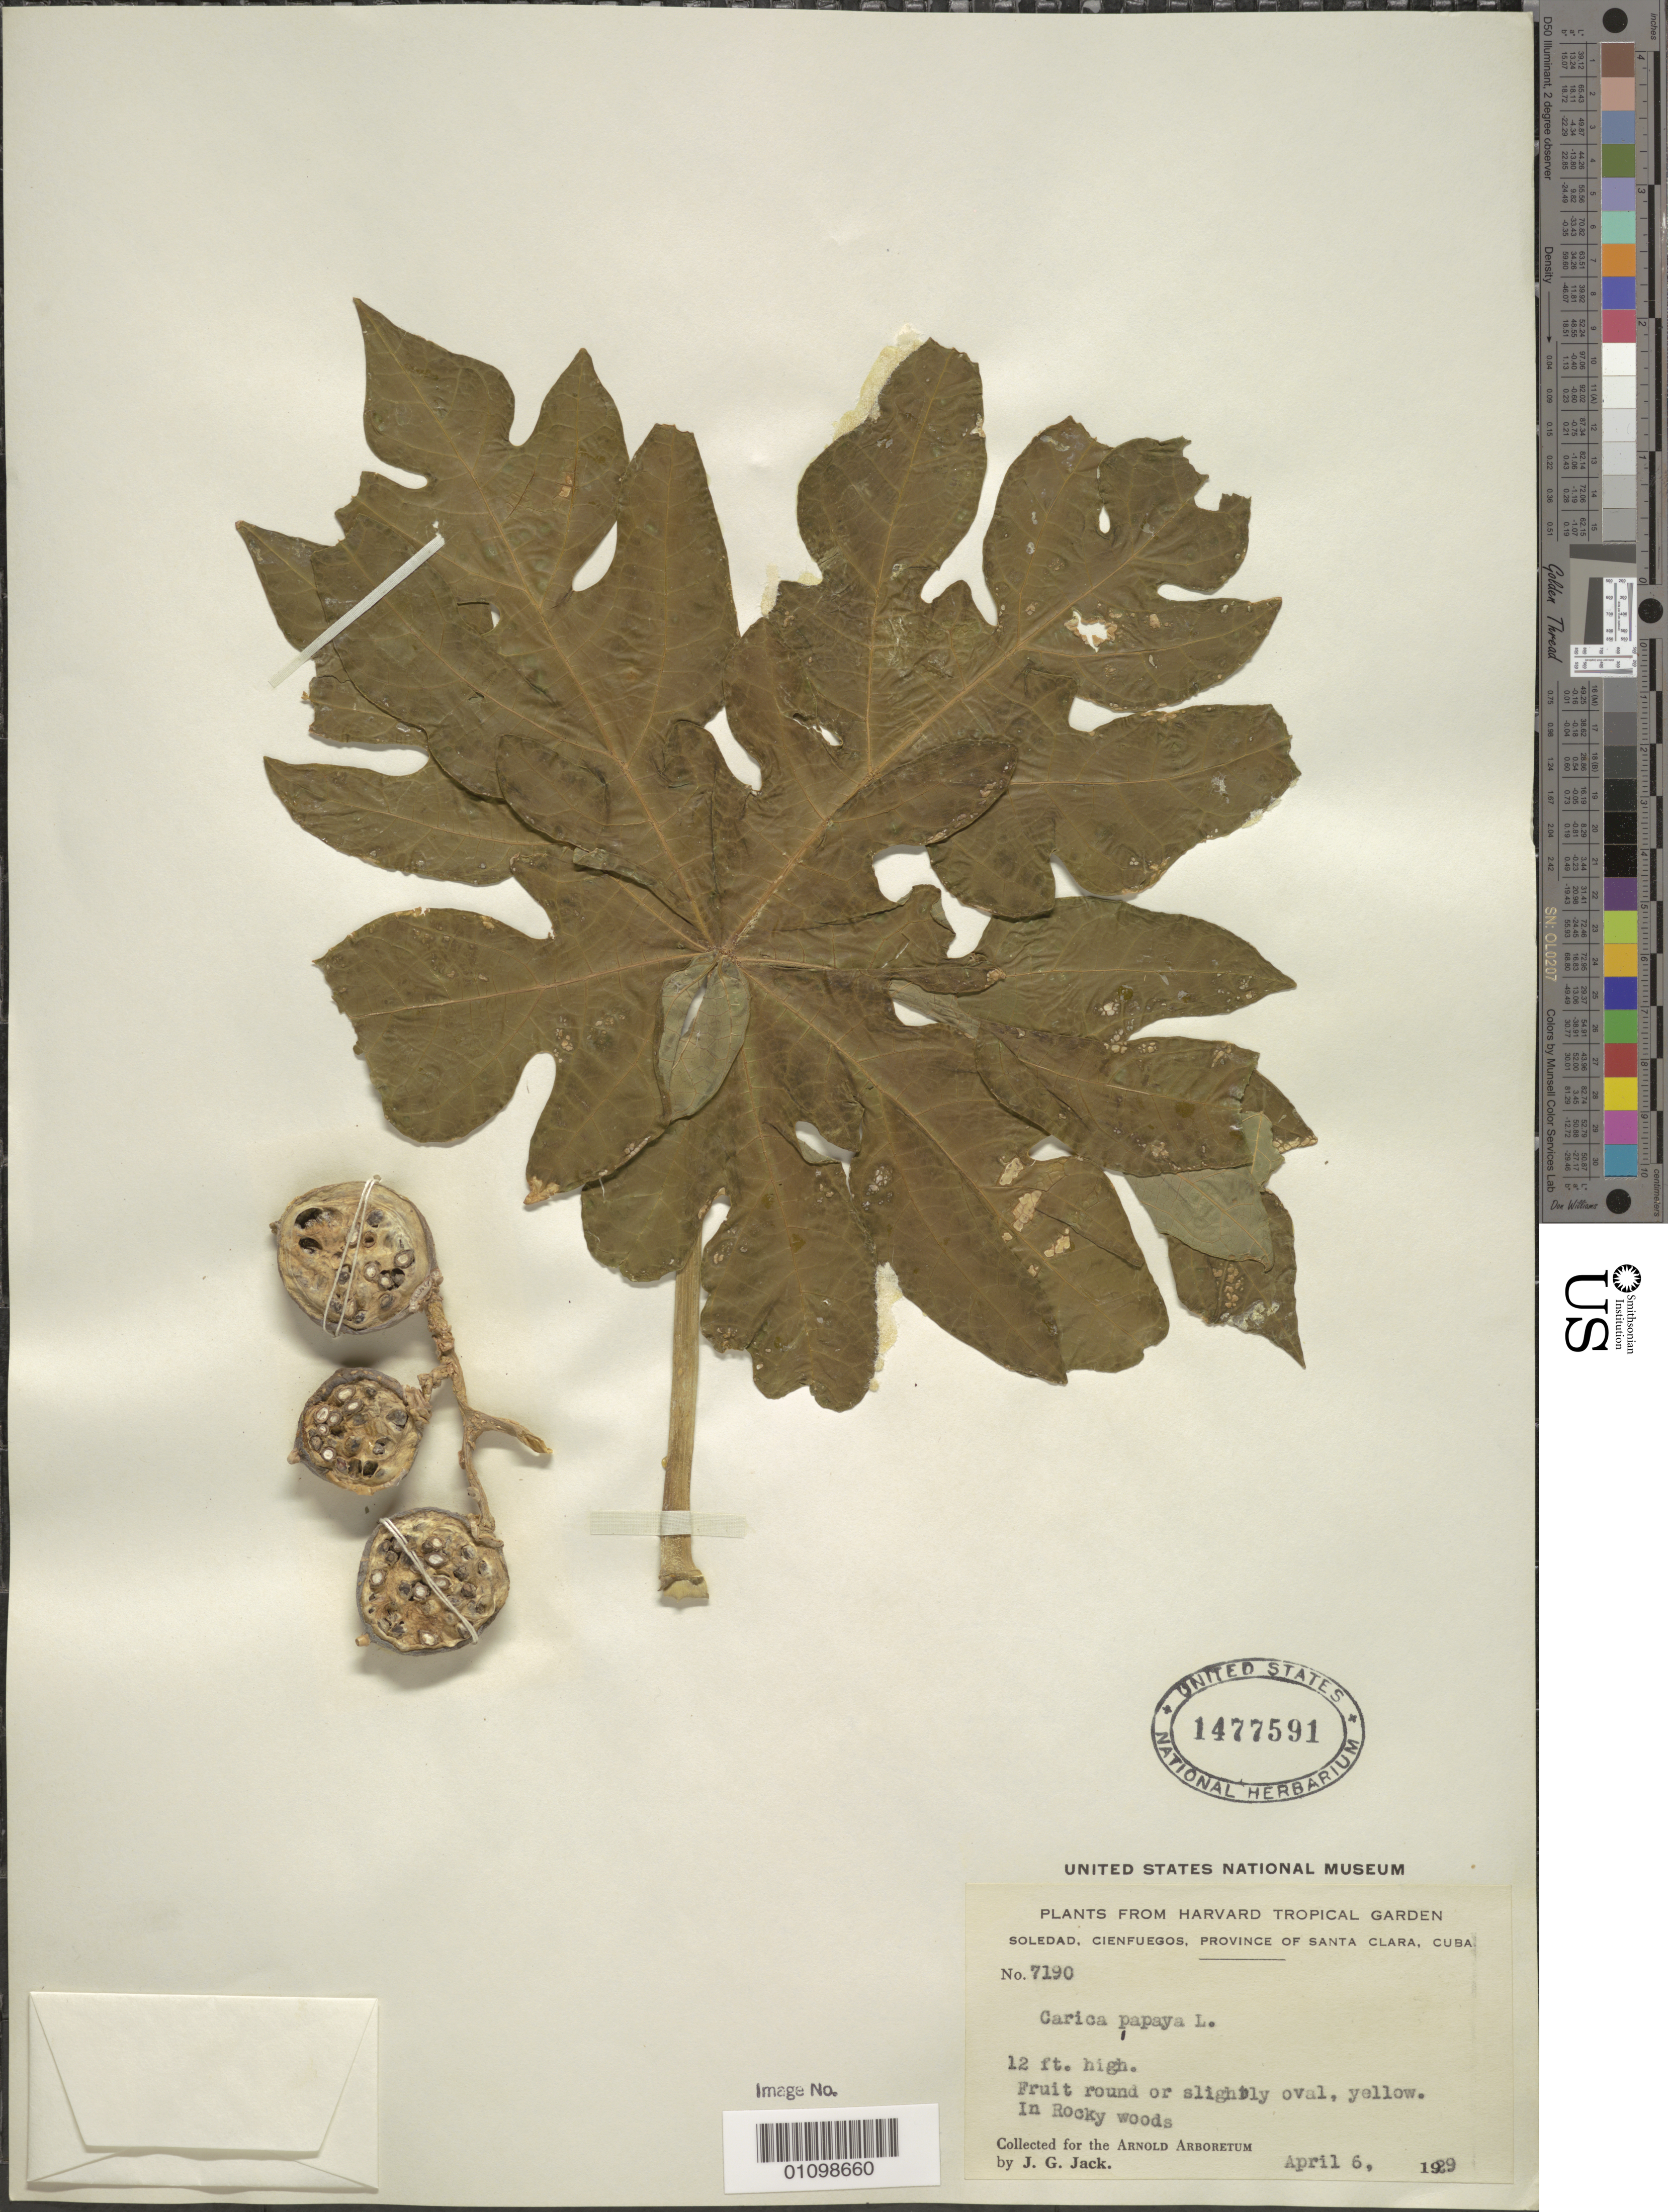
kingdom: Plantae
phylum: Tracheophyta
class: Magnoliopsida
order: Brassicales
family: Caricaceae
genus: Carica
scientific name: Carica papaya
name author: L.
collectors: J. G. Jack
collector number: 7190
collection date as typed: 06 Apr 1929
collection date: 1929-04-06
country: Cuba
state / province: Cienfuegos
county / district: Santa Clara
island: Cuba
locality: Soledad, Cienfuegos, Province of Santa Clara In Rocky woods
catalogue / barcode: US 1477591